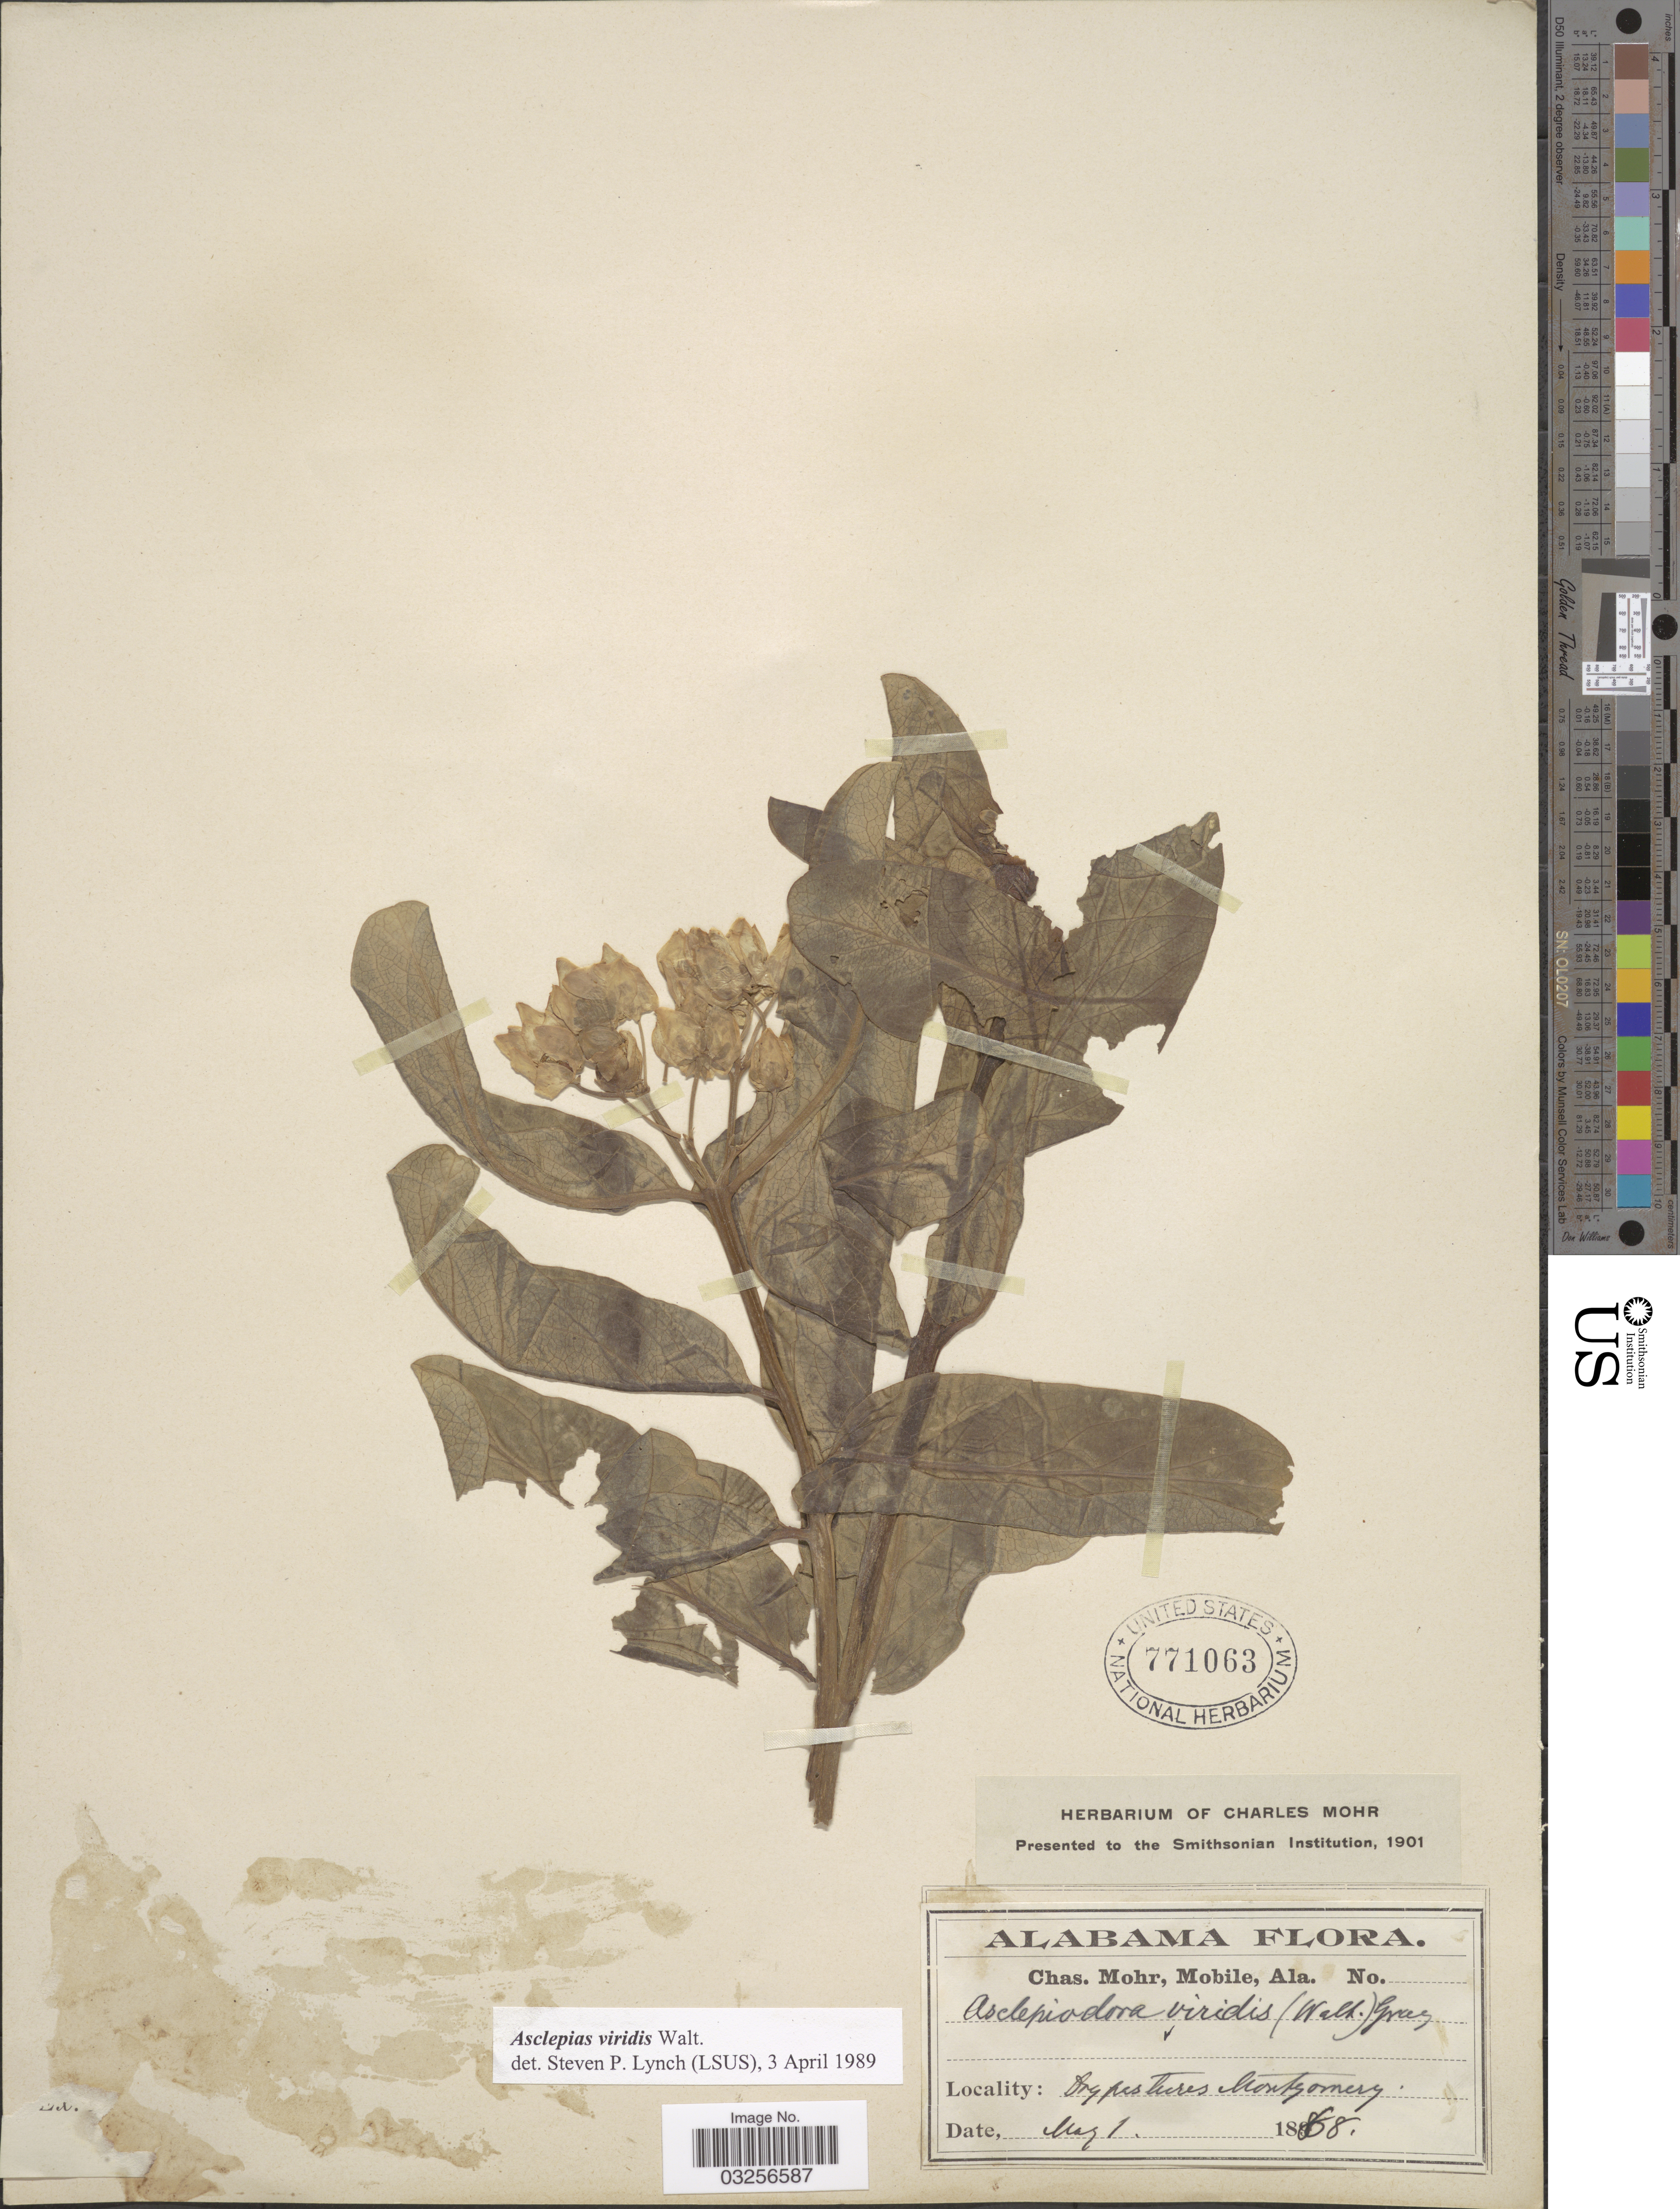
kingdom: Plantae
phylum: Tracheophyta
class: Magnoliopsida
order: Gentianales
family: Apocynaceae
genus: Asclepias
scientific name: Asclepias viridis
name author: Walter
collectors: Mohr, C. T. (herbarium)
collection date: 1868-08-01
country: United States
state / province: Alabama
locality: Dry pastures Montgomery.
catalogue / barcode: US 771063